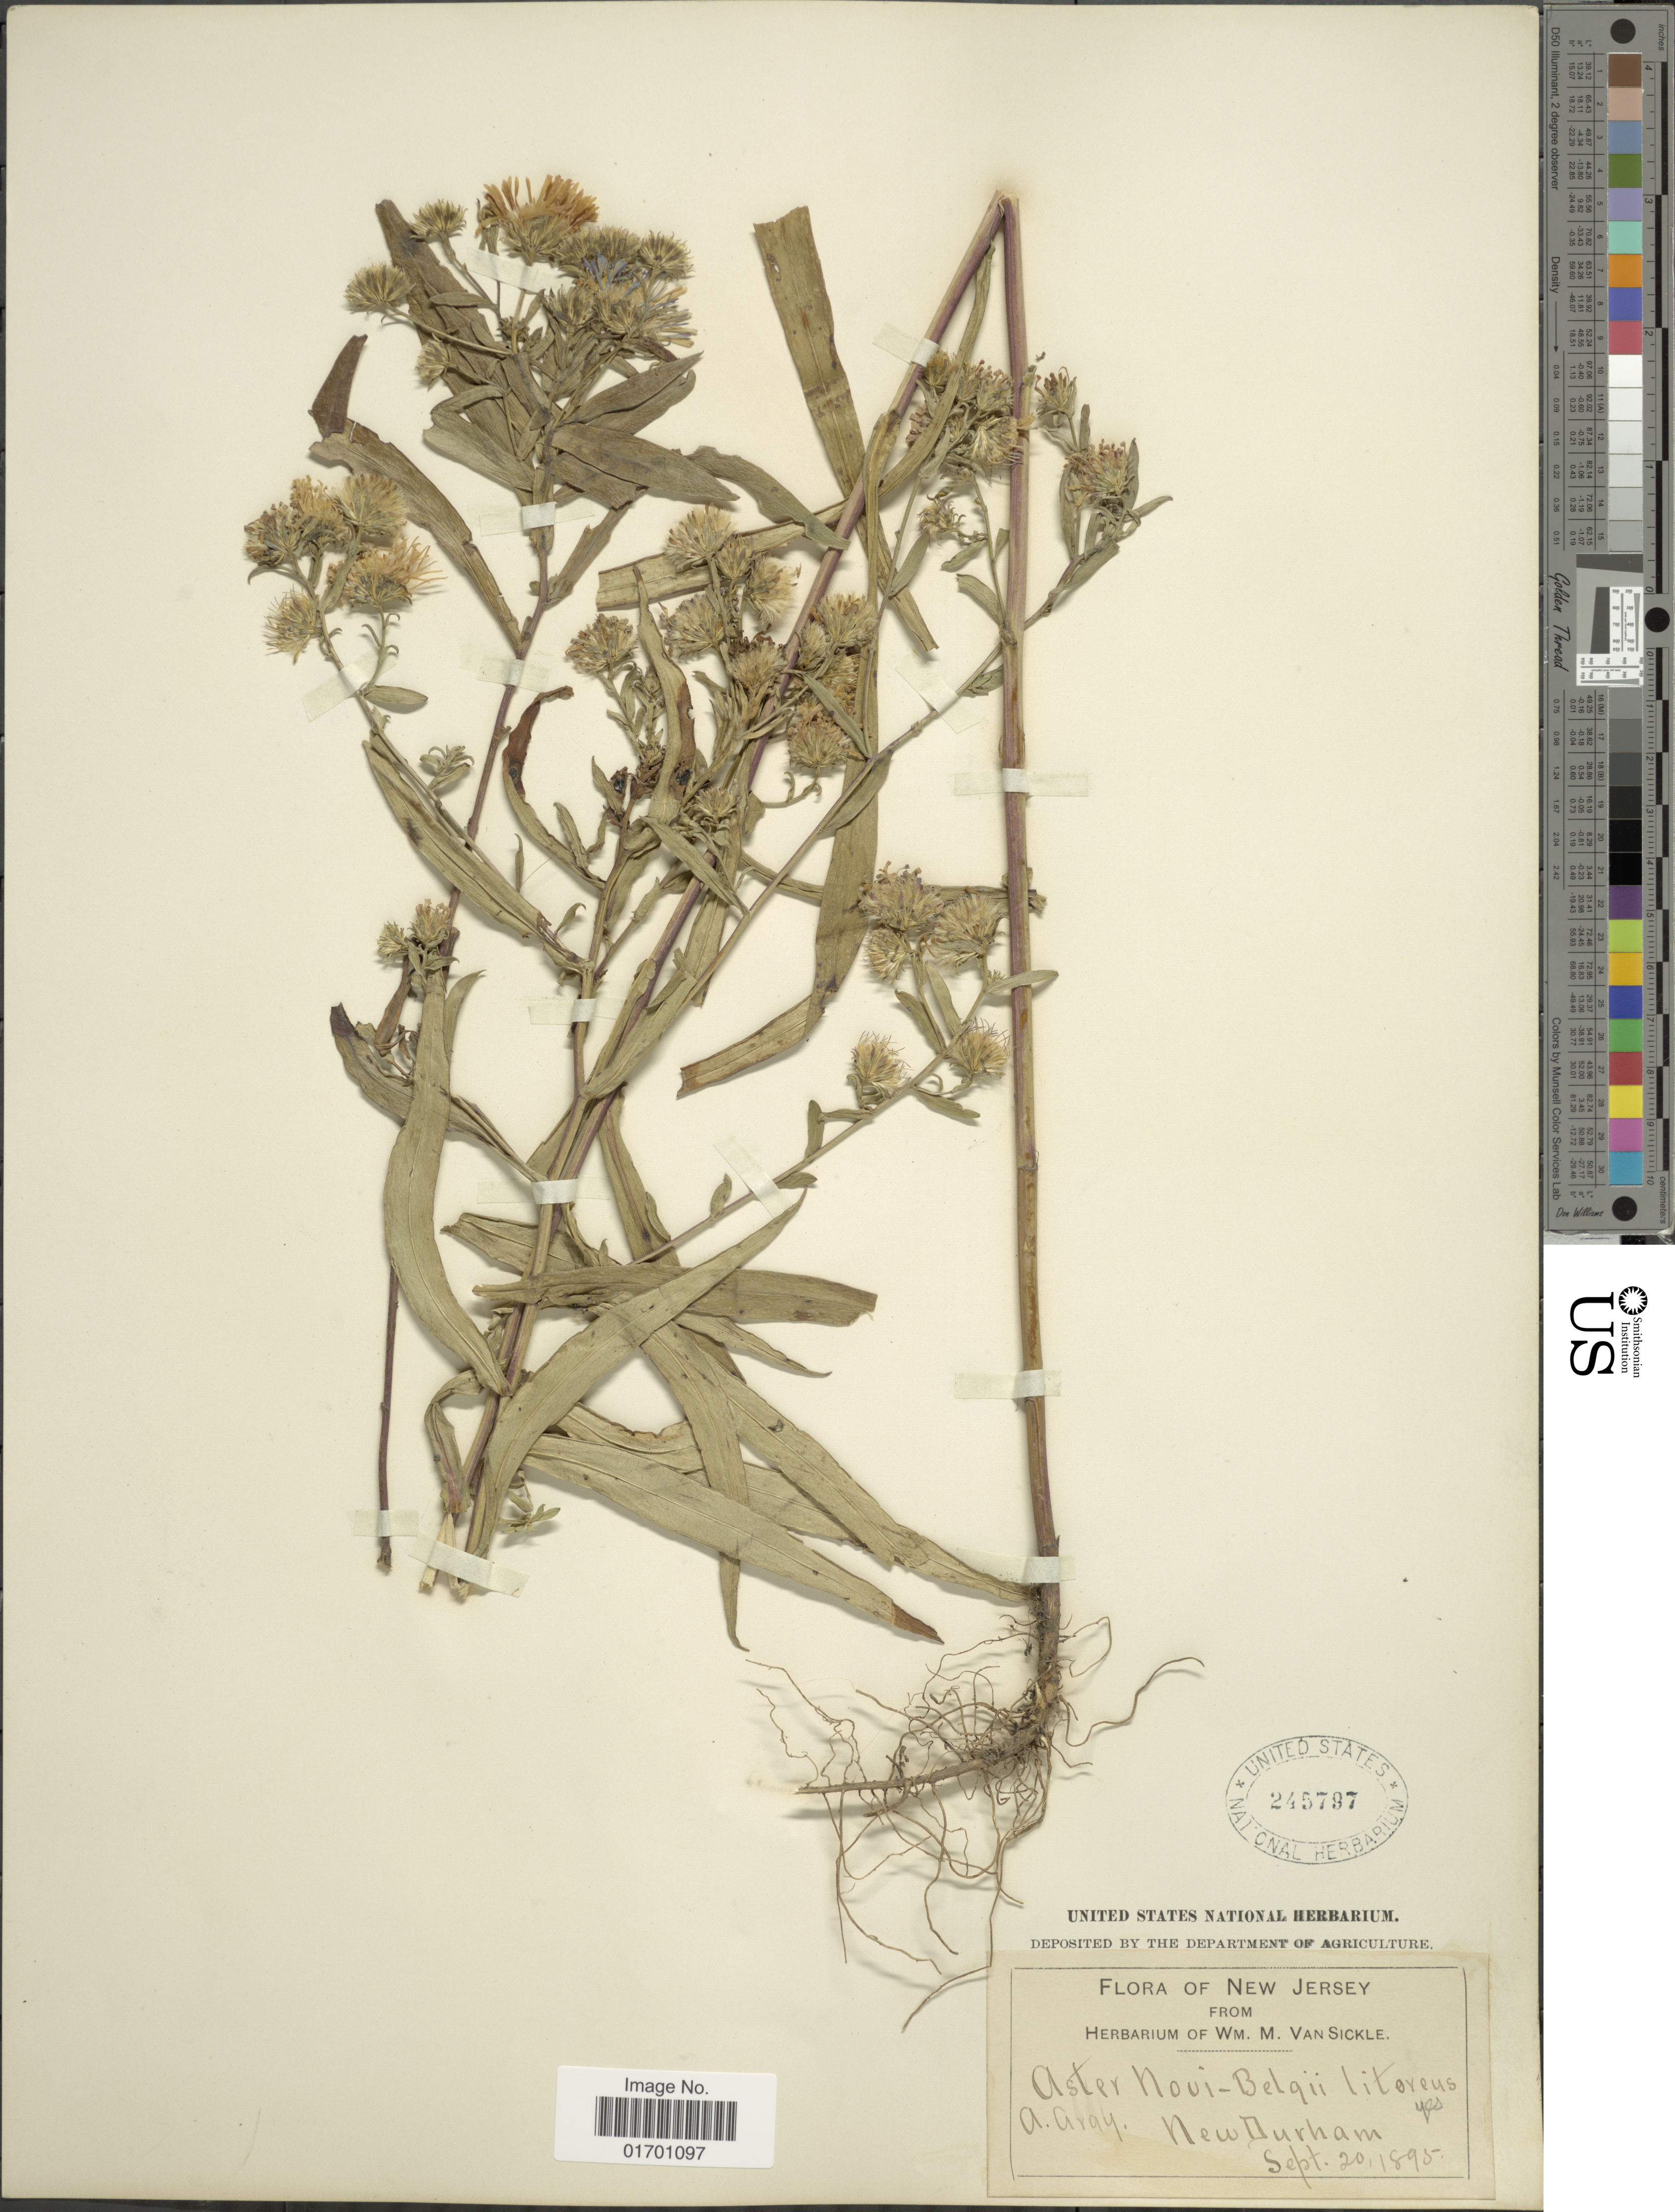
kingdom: Plantae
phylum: Tracheophyta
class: Magnoliopsida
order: Asterales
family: Asteraceae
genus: Symphyotrichum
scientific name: Symphyotrichum novi-belgii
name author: (L.) G.L. Nesom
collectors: A. Gray (herbarium)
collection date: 1895-09-20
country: United States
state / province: New Jersey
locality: New Durham.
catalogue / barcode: US 245797